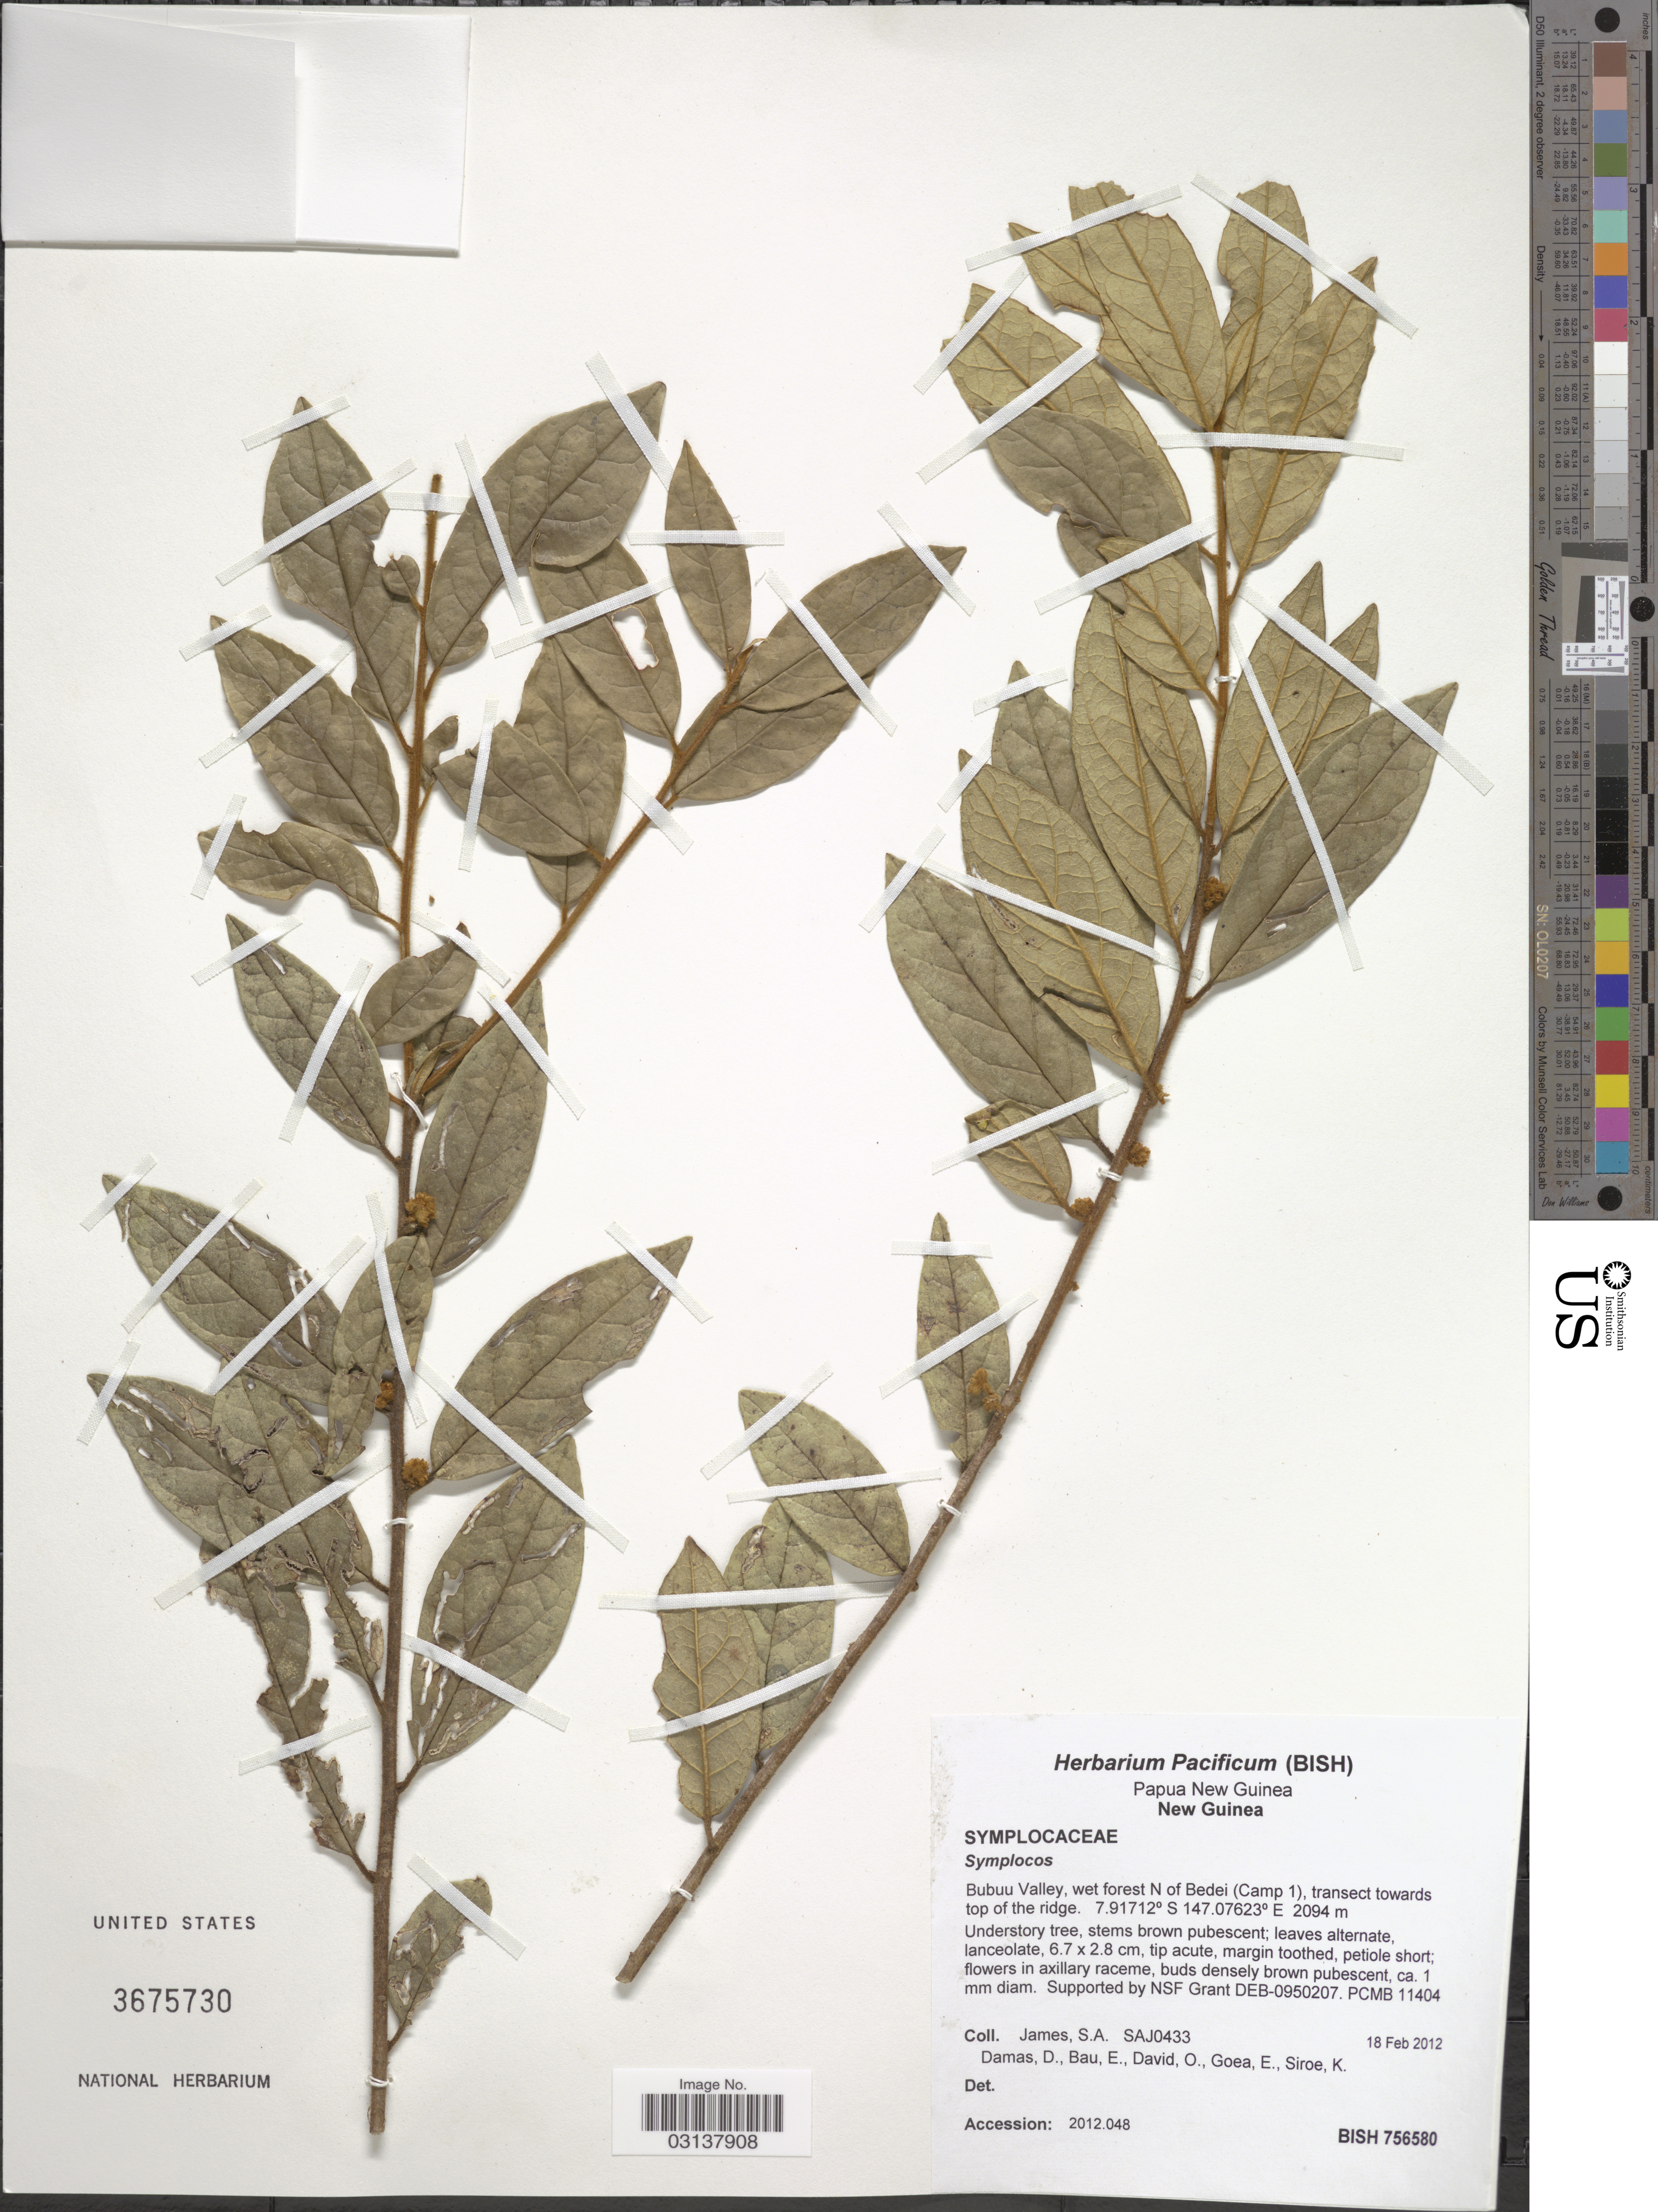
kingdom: Plantae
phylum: Tracheophyta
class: Magnoliopsida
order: Ericales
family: Symplocaceae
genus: Symplocos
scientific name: Symplocos sp.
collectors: S. James, D. Damas, E. Bau, O. David & et al.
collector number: SAJ0433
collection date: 2012-02-18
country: Papua New Guinea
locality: New Guinea. Bubuu Valley, wet forest N of Bedei (Camp 1), transect towards top of the ridge.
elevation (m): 2094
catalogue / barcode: US 3675730